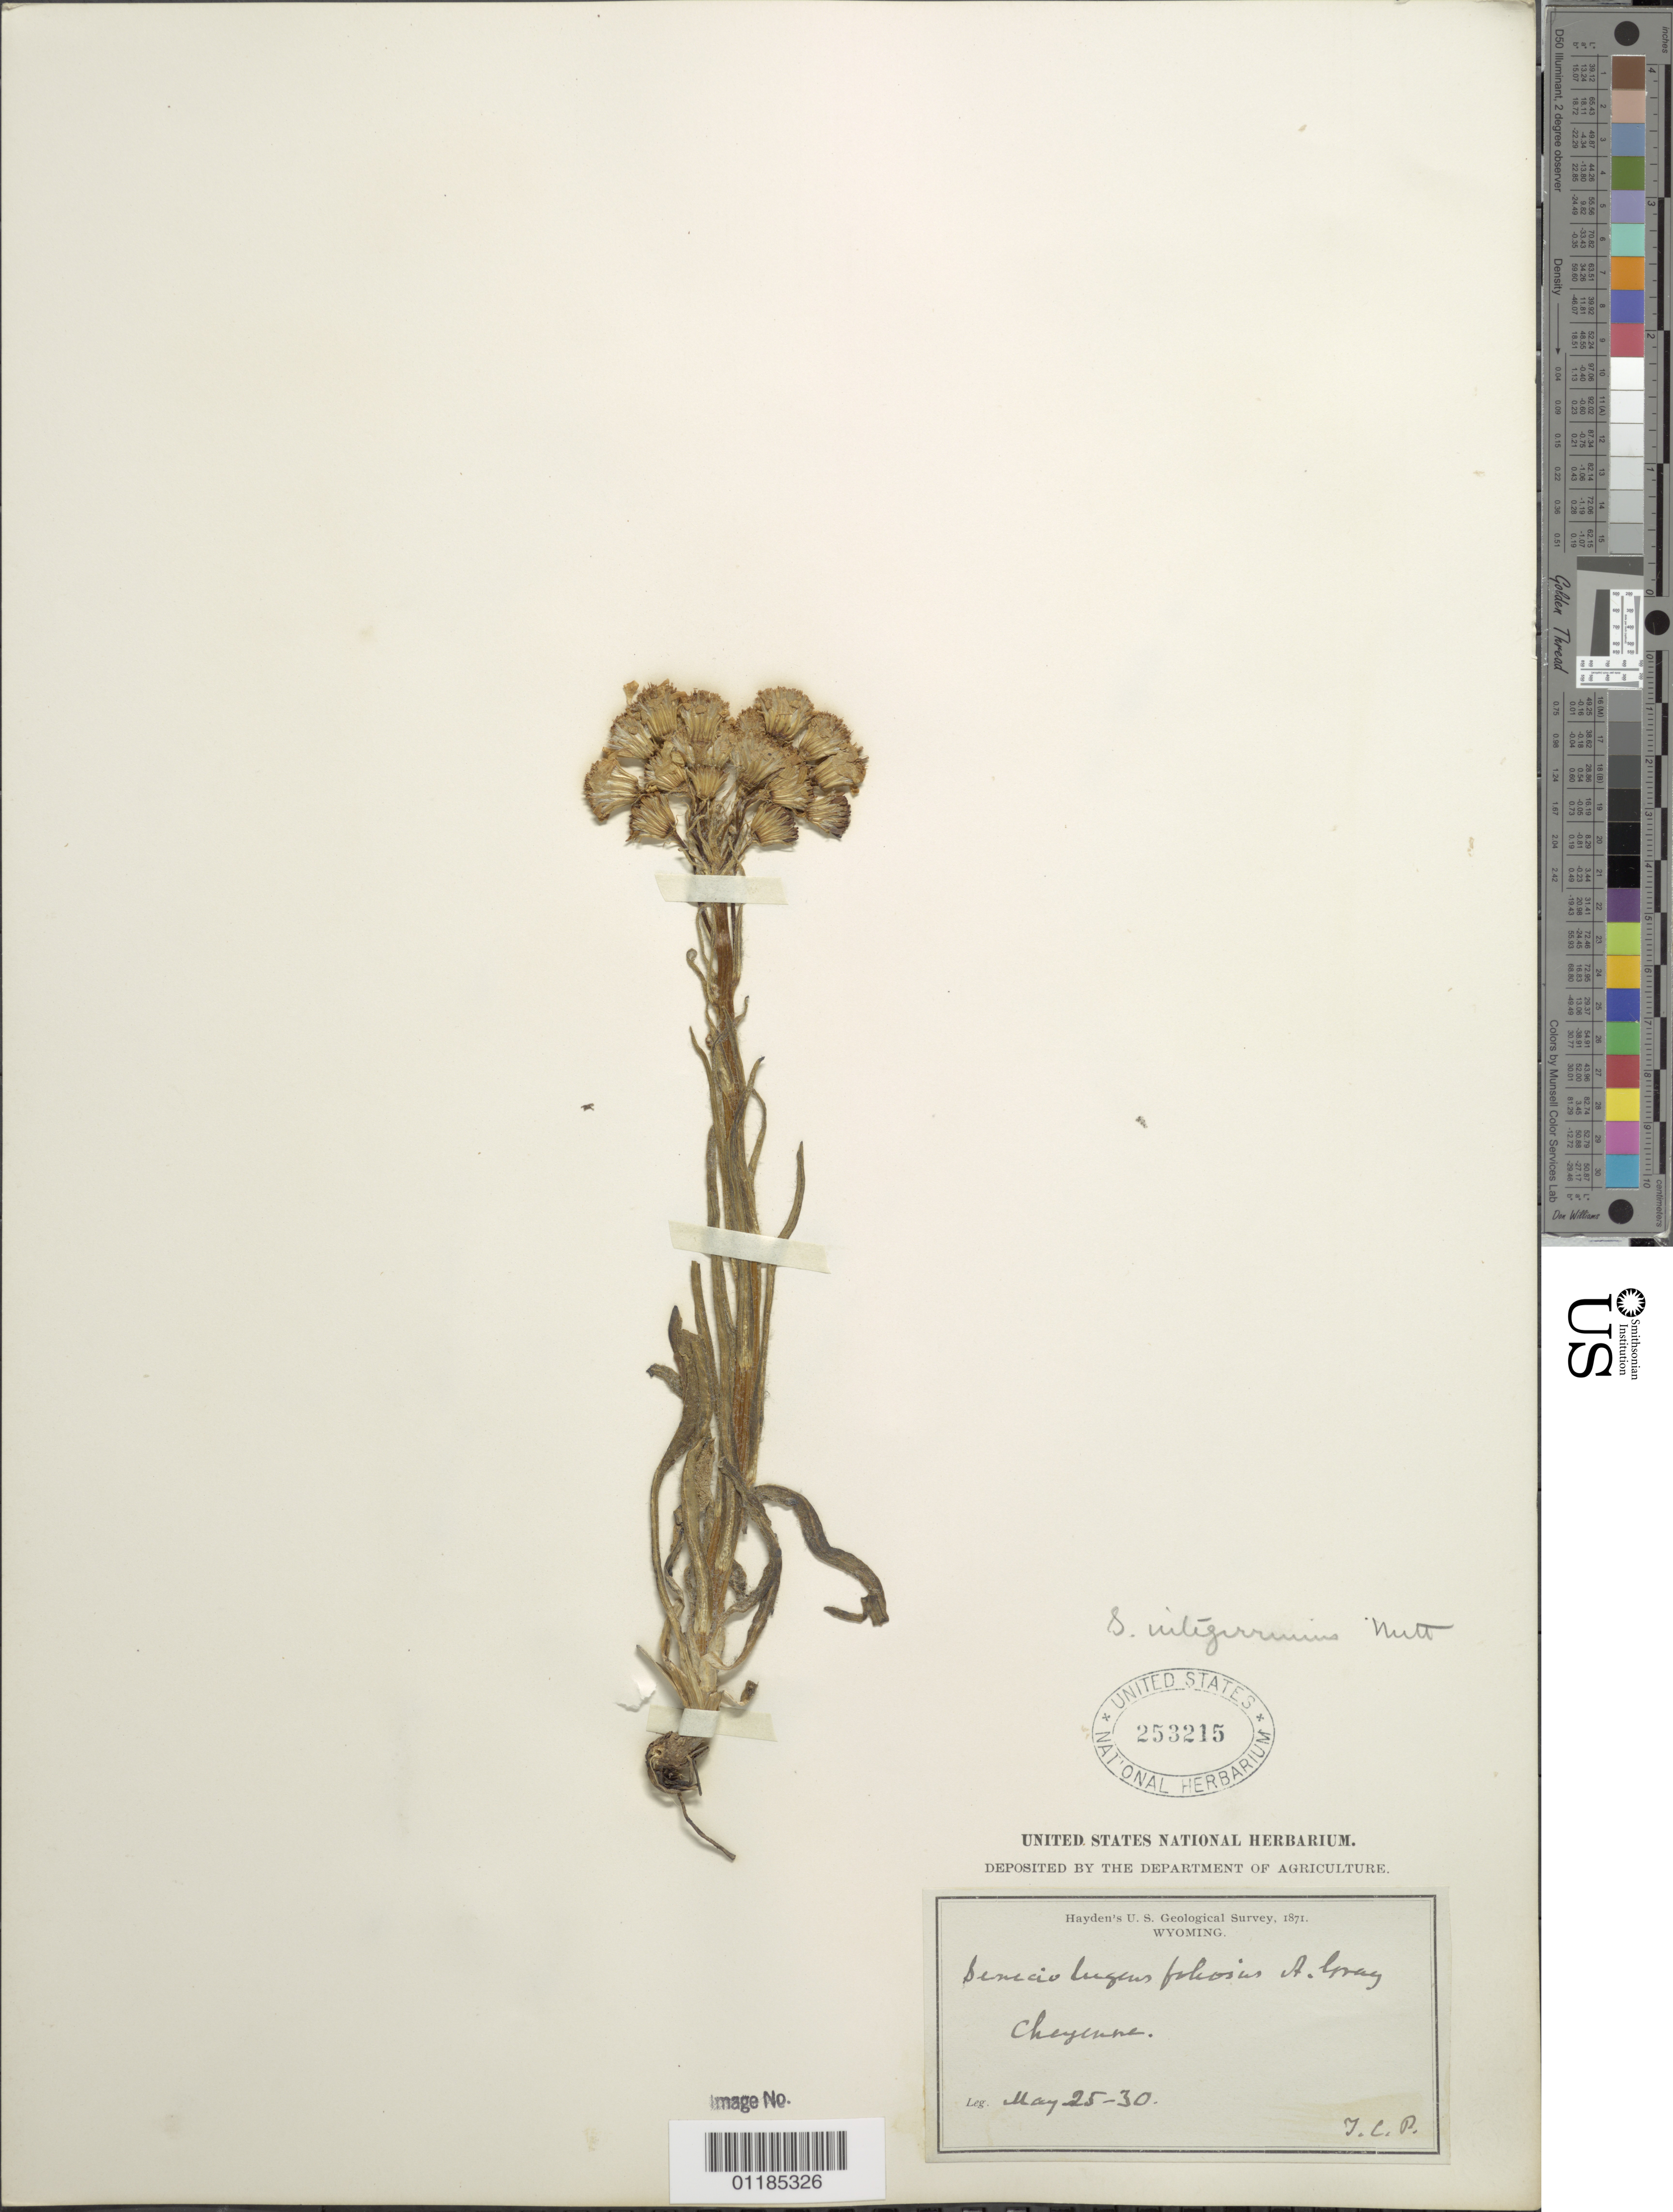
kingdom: Plantae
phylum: Tracheophyta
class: Magnoliopsida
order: Asterales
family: Asteraceae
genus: Senecio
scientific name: Senecio integerrimus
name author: Nutt.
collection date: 1871-05-25/1871-05-30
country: United States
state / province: Wyoming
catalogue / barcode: US 253215